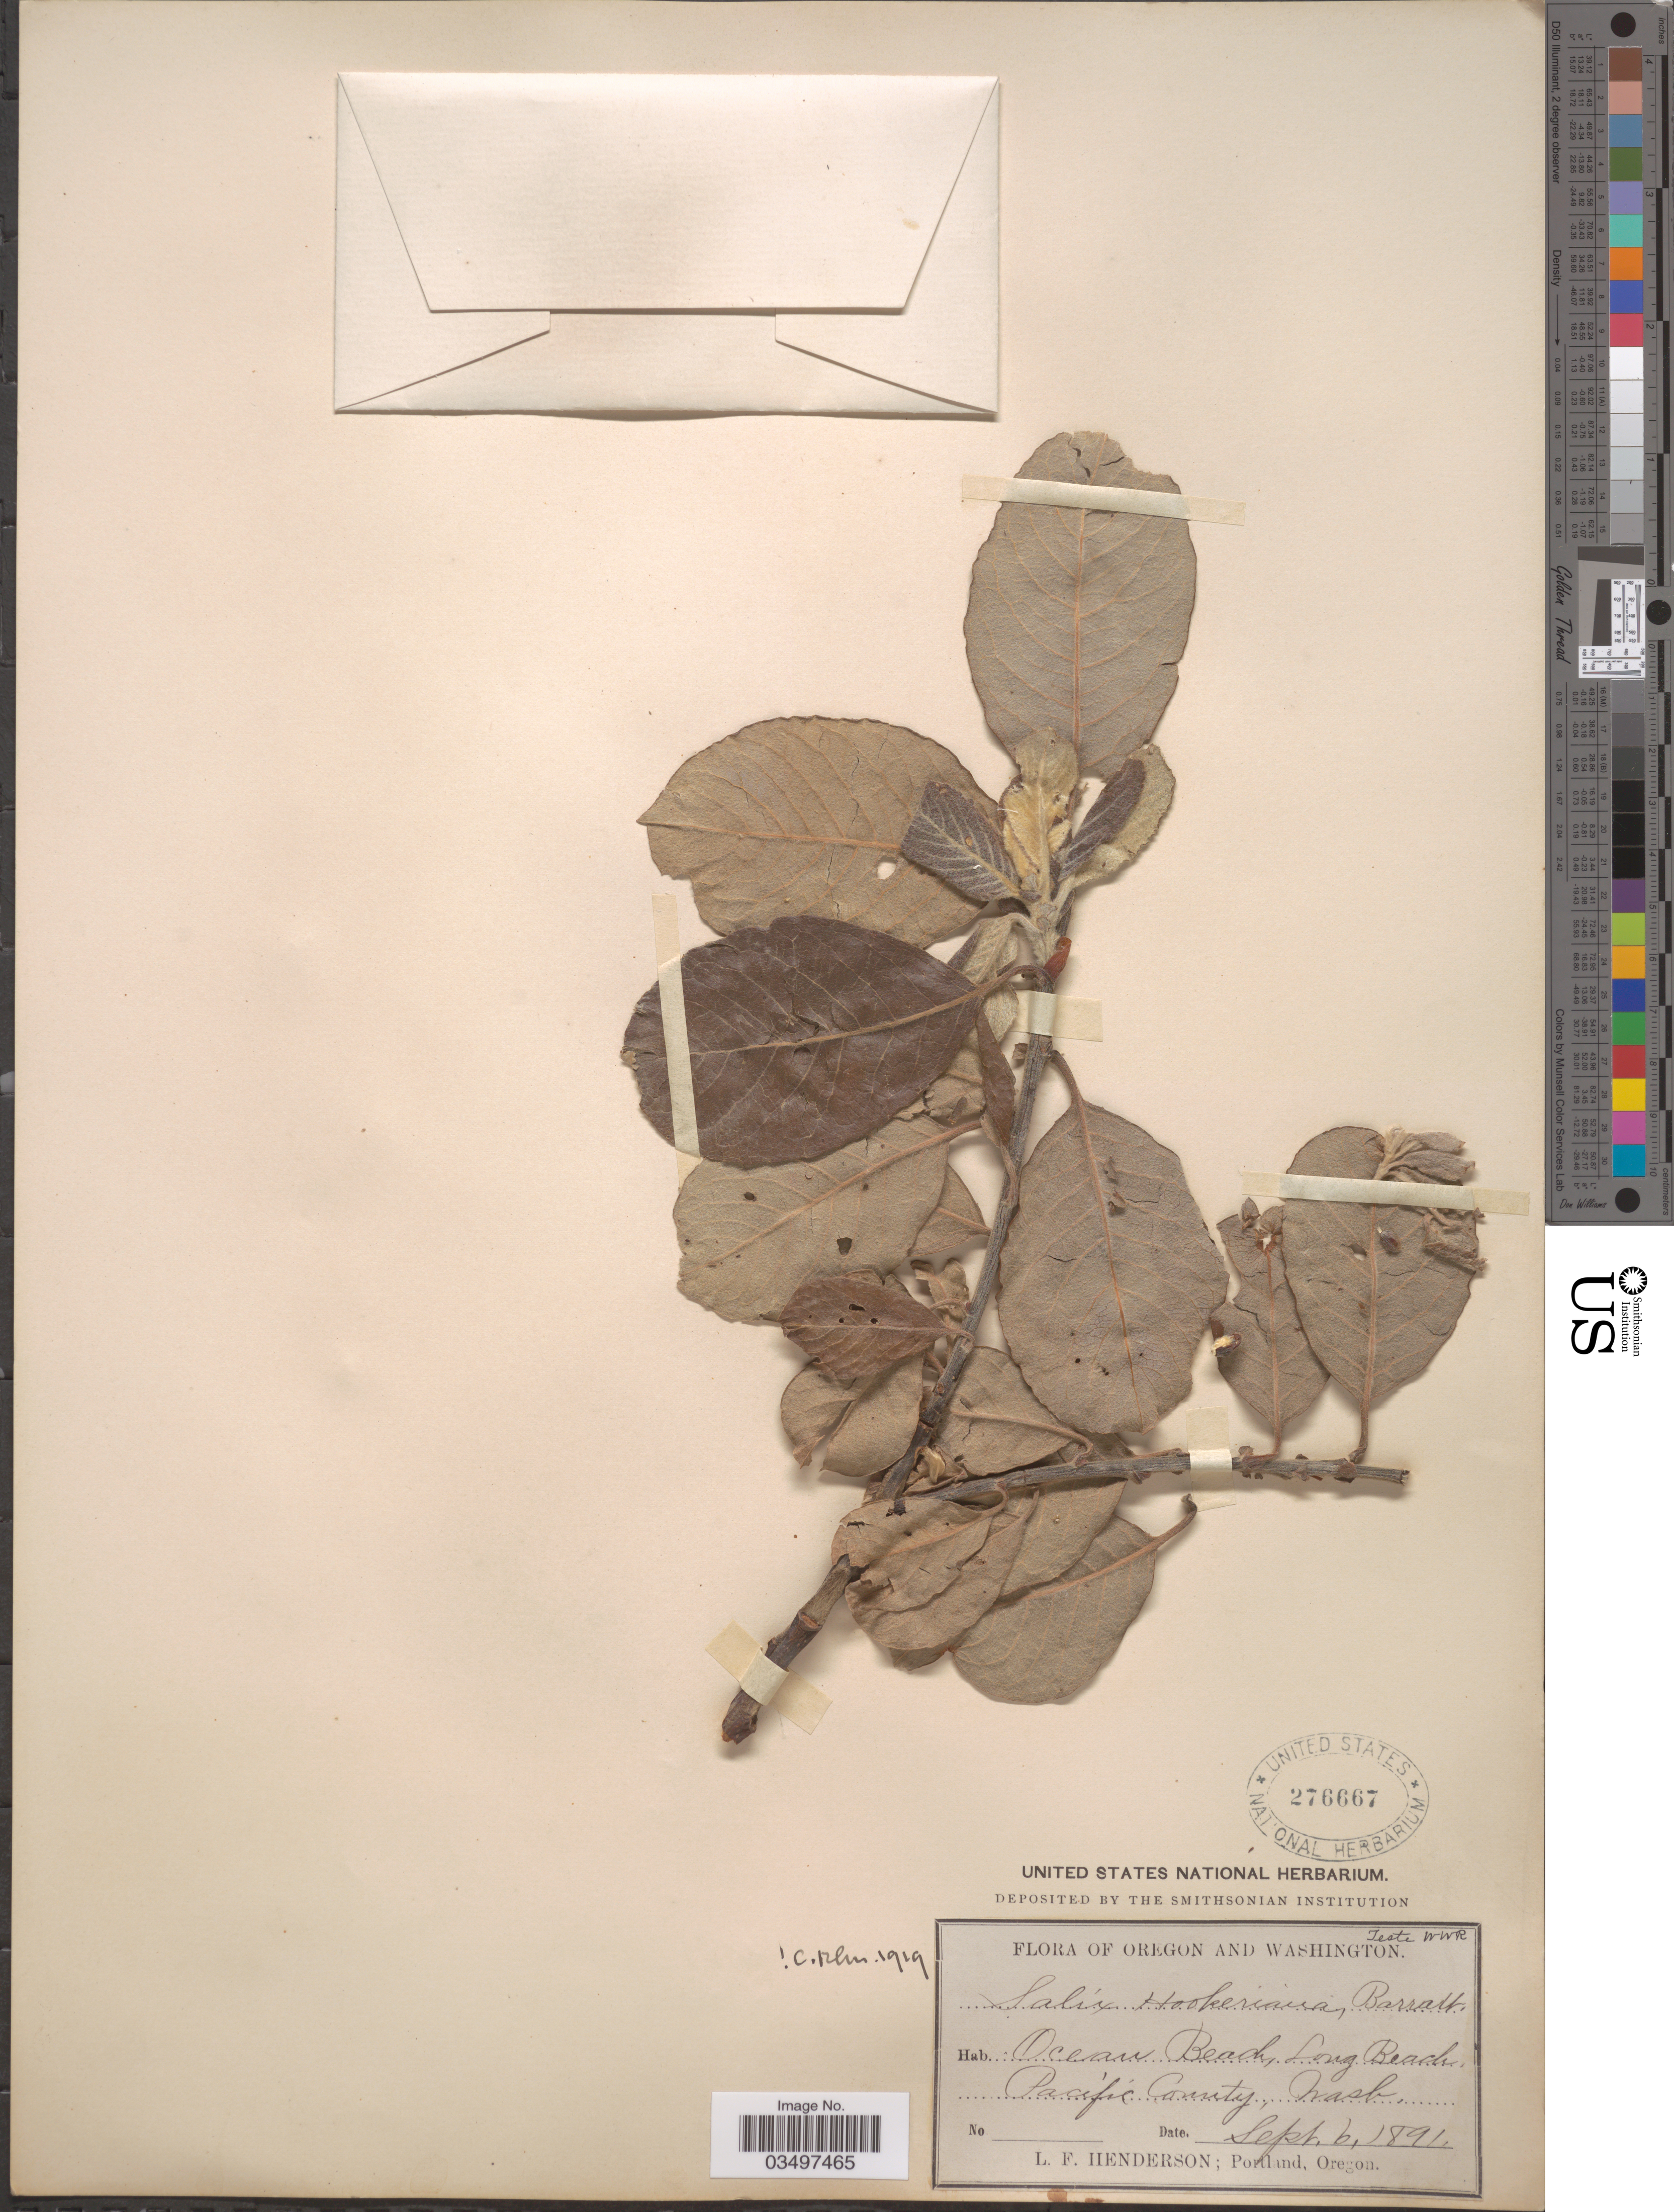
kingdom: Plantae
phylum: Tracheophyta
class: Magnoliopsida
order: Malpighiales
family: Salicaceae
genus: Salix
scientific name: Salix hookeriana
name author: Barratt ex Hook.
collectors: L. Henderson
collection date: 1891-09-06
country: United States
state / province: Washington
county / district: Pacific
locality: Ocean Beach, Long Beach. Pacific County.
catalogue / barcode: US 276667